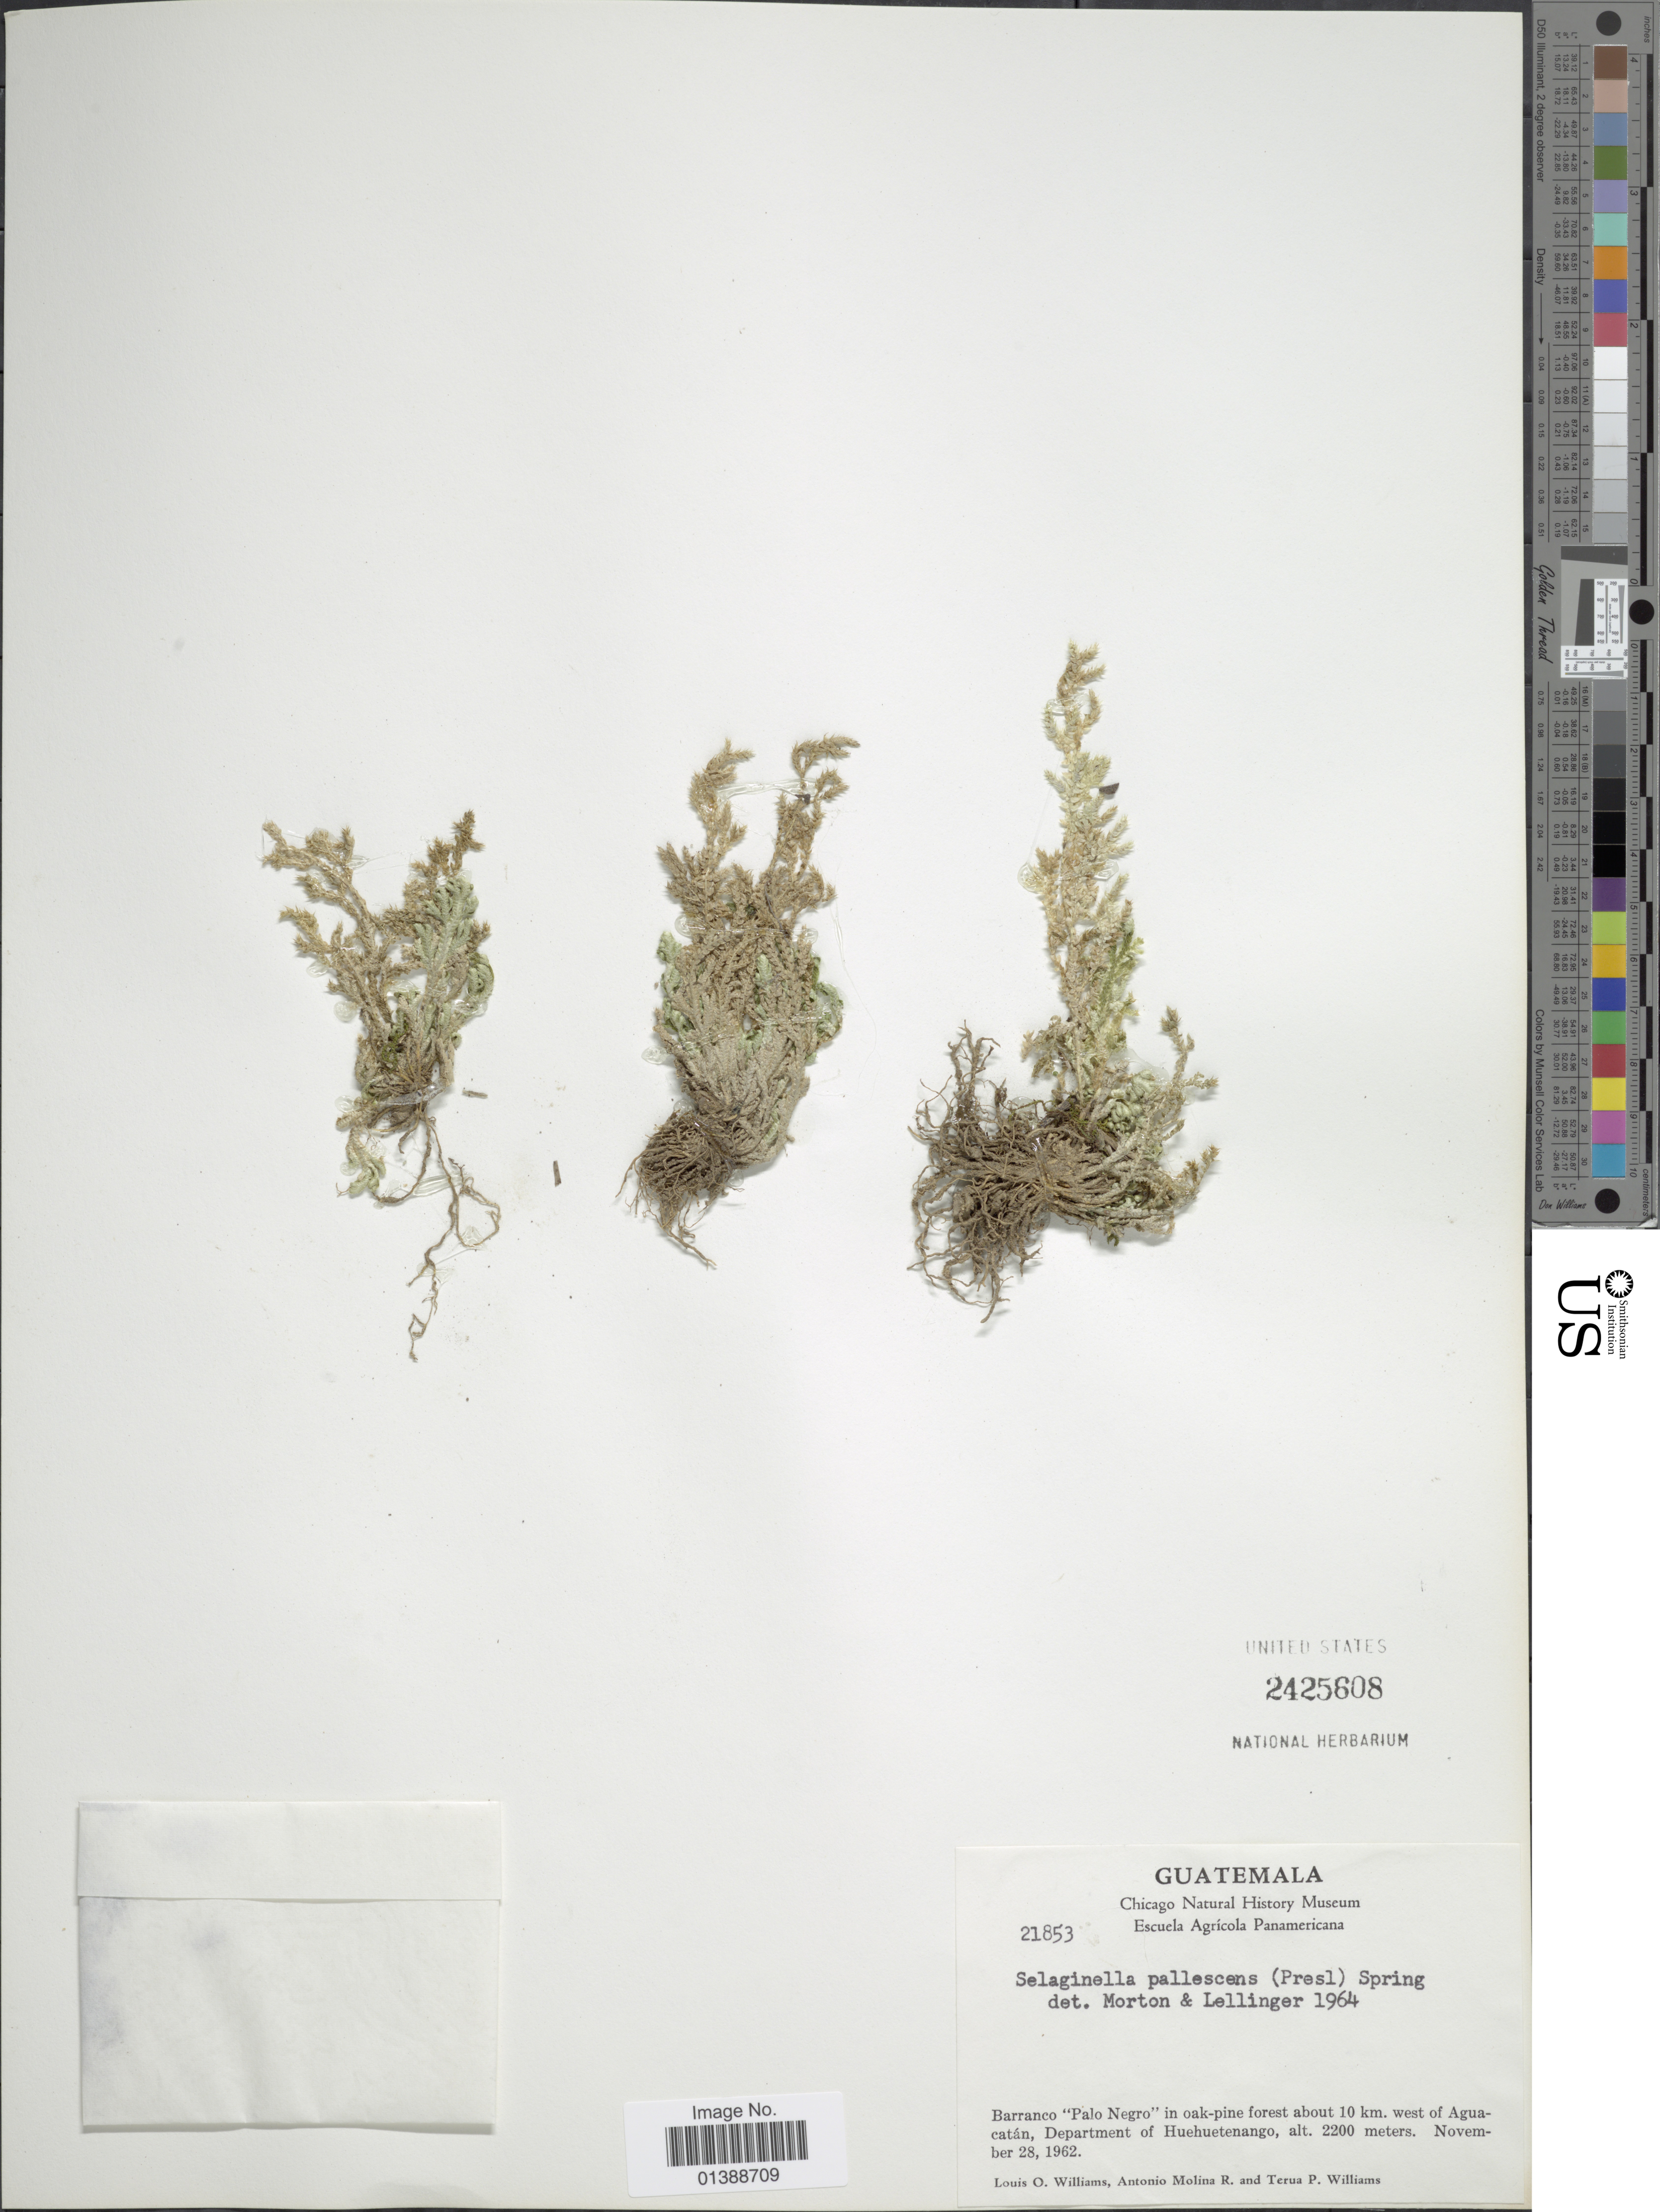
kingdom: Plantae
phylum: Tracheophyta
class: Lycopodiopsida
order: Selaginellales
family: Selaginellaceae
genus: Selaginella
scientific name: Selaginella pallescens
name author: (C. Presl) Spring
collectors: L. O. Williams, A. Molina R. & T. P. Williams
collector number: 21853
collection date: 1962-11-28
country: Guatemala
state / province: Huehuetenango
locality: Barranco 'Palo Negro' in oak-pine forest about 10 km. west of Aguacatán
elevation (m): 2200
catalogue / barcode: US 2425608